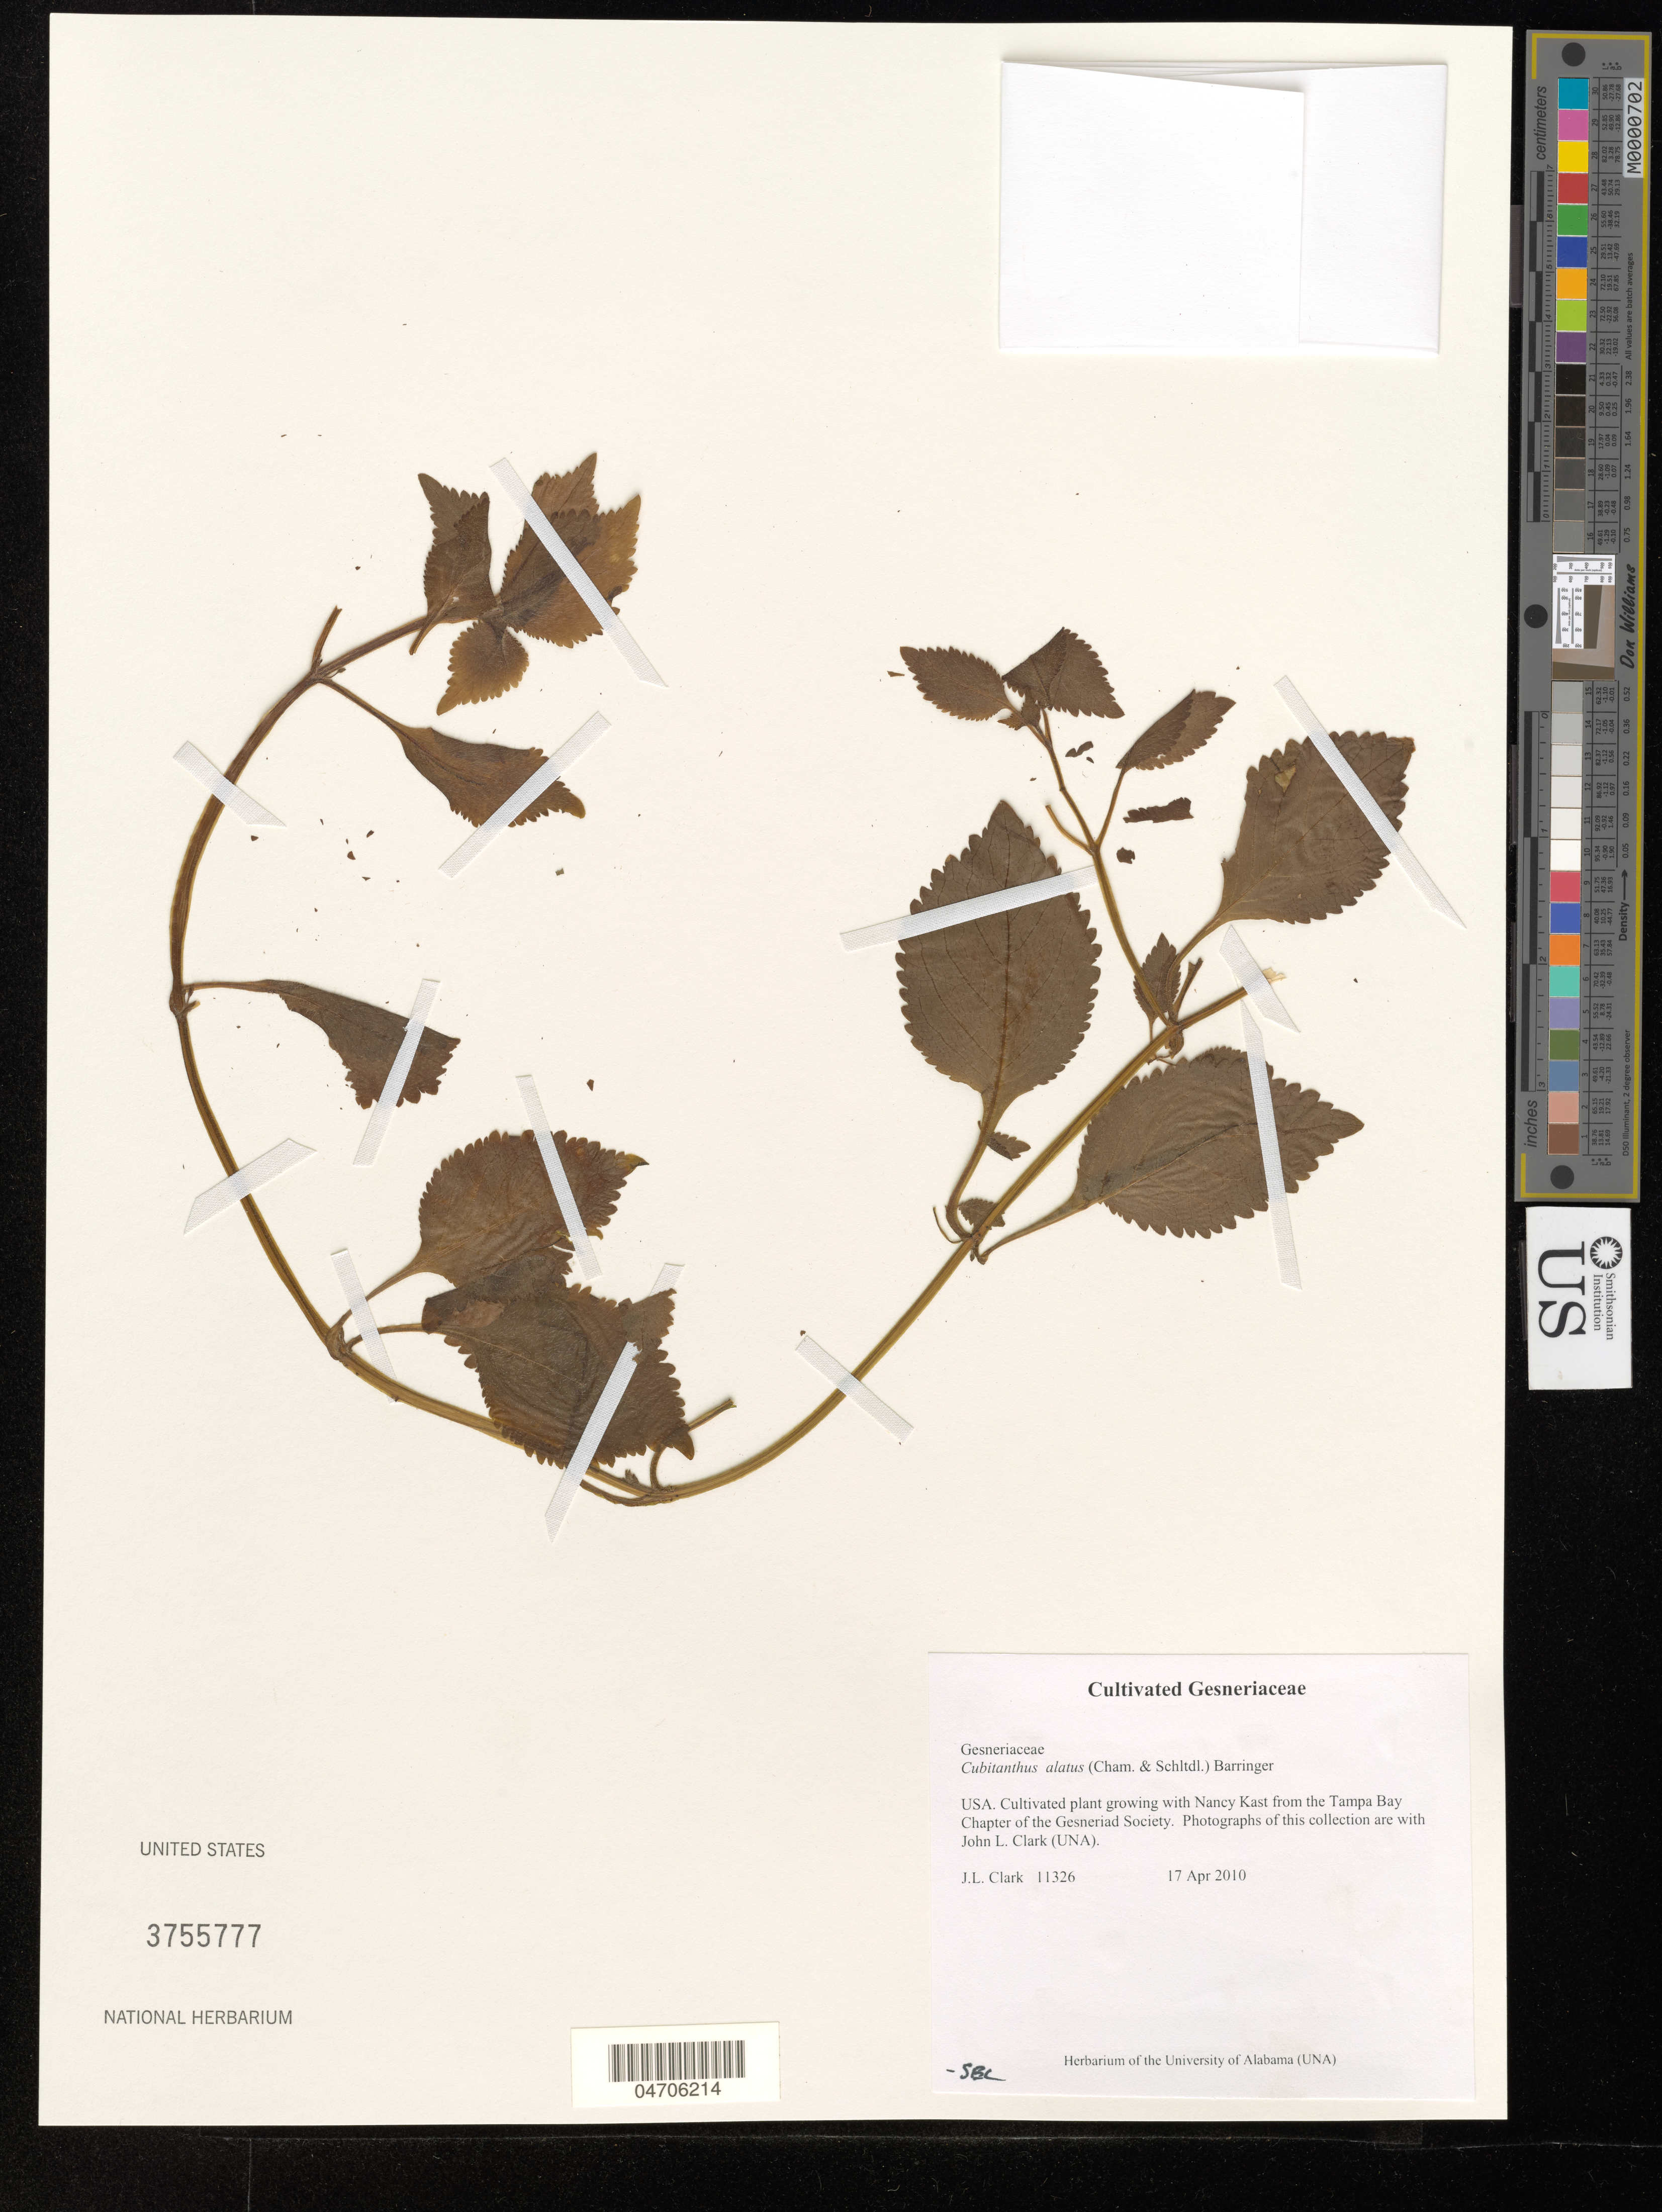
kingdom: Plantae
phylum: Tracheophyta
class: Magnoliopsida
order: Lamiales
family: Gesneriaceae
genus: Cubitanthus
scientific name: Cubitanthus alatus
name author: (Lundell) Barringer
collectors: J. L. Clark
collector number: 11326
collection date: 2010-04-17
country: United States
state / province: Florida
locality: From the Tampa Bay Chapter of the Gesneriad Society.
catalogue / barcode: US 3755777